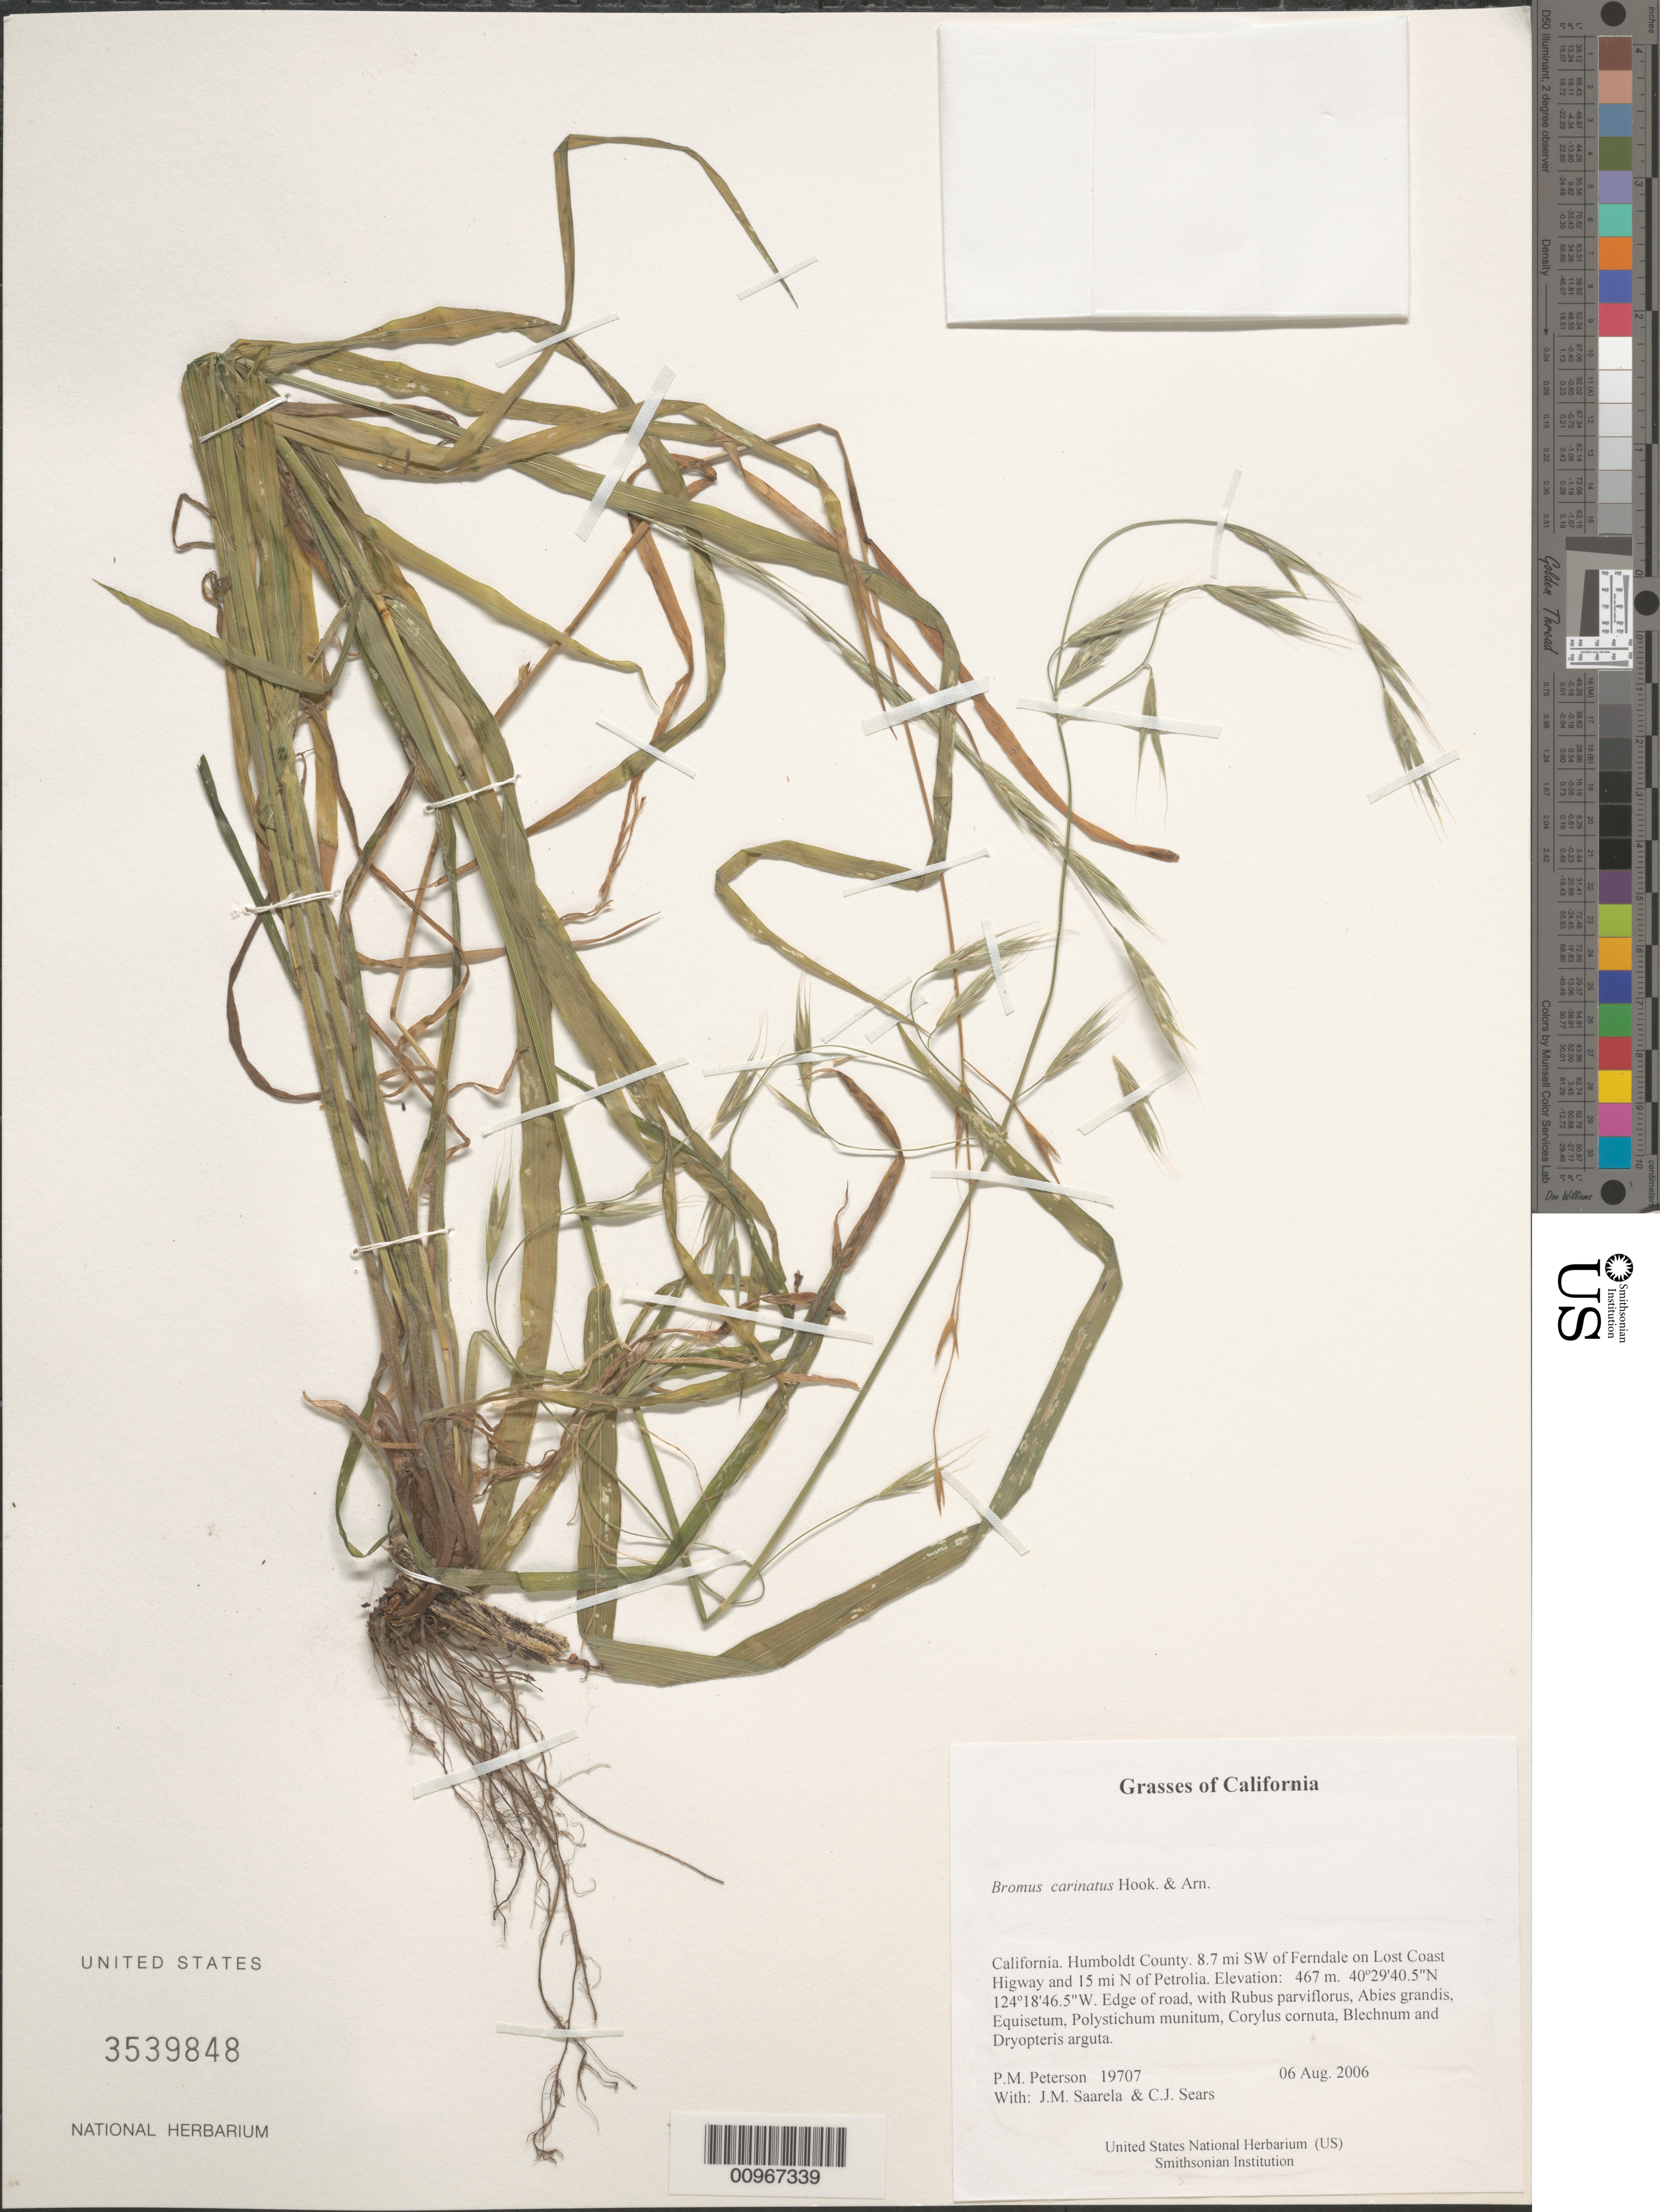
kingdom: Plantae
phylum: Tracheophyta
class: Liliopsida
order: Poales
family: Poaceae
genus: Bromus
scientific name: Bromus carinatus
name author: Hook. & Arn.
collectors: P. M. Peterson, J. Saarela & C. Sears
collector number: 19707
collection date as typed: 06 Aug 2006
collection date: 2006-08-06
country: United States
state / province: California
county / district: Humboldt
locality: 8.7 mi SW of Ferndale on Lost Coast Highway and 15 mi N of Petrolia.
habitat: Edge of road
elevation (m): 467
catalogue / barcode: US 3539848